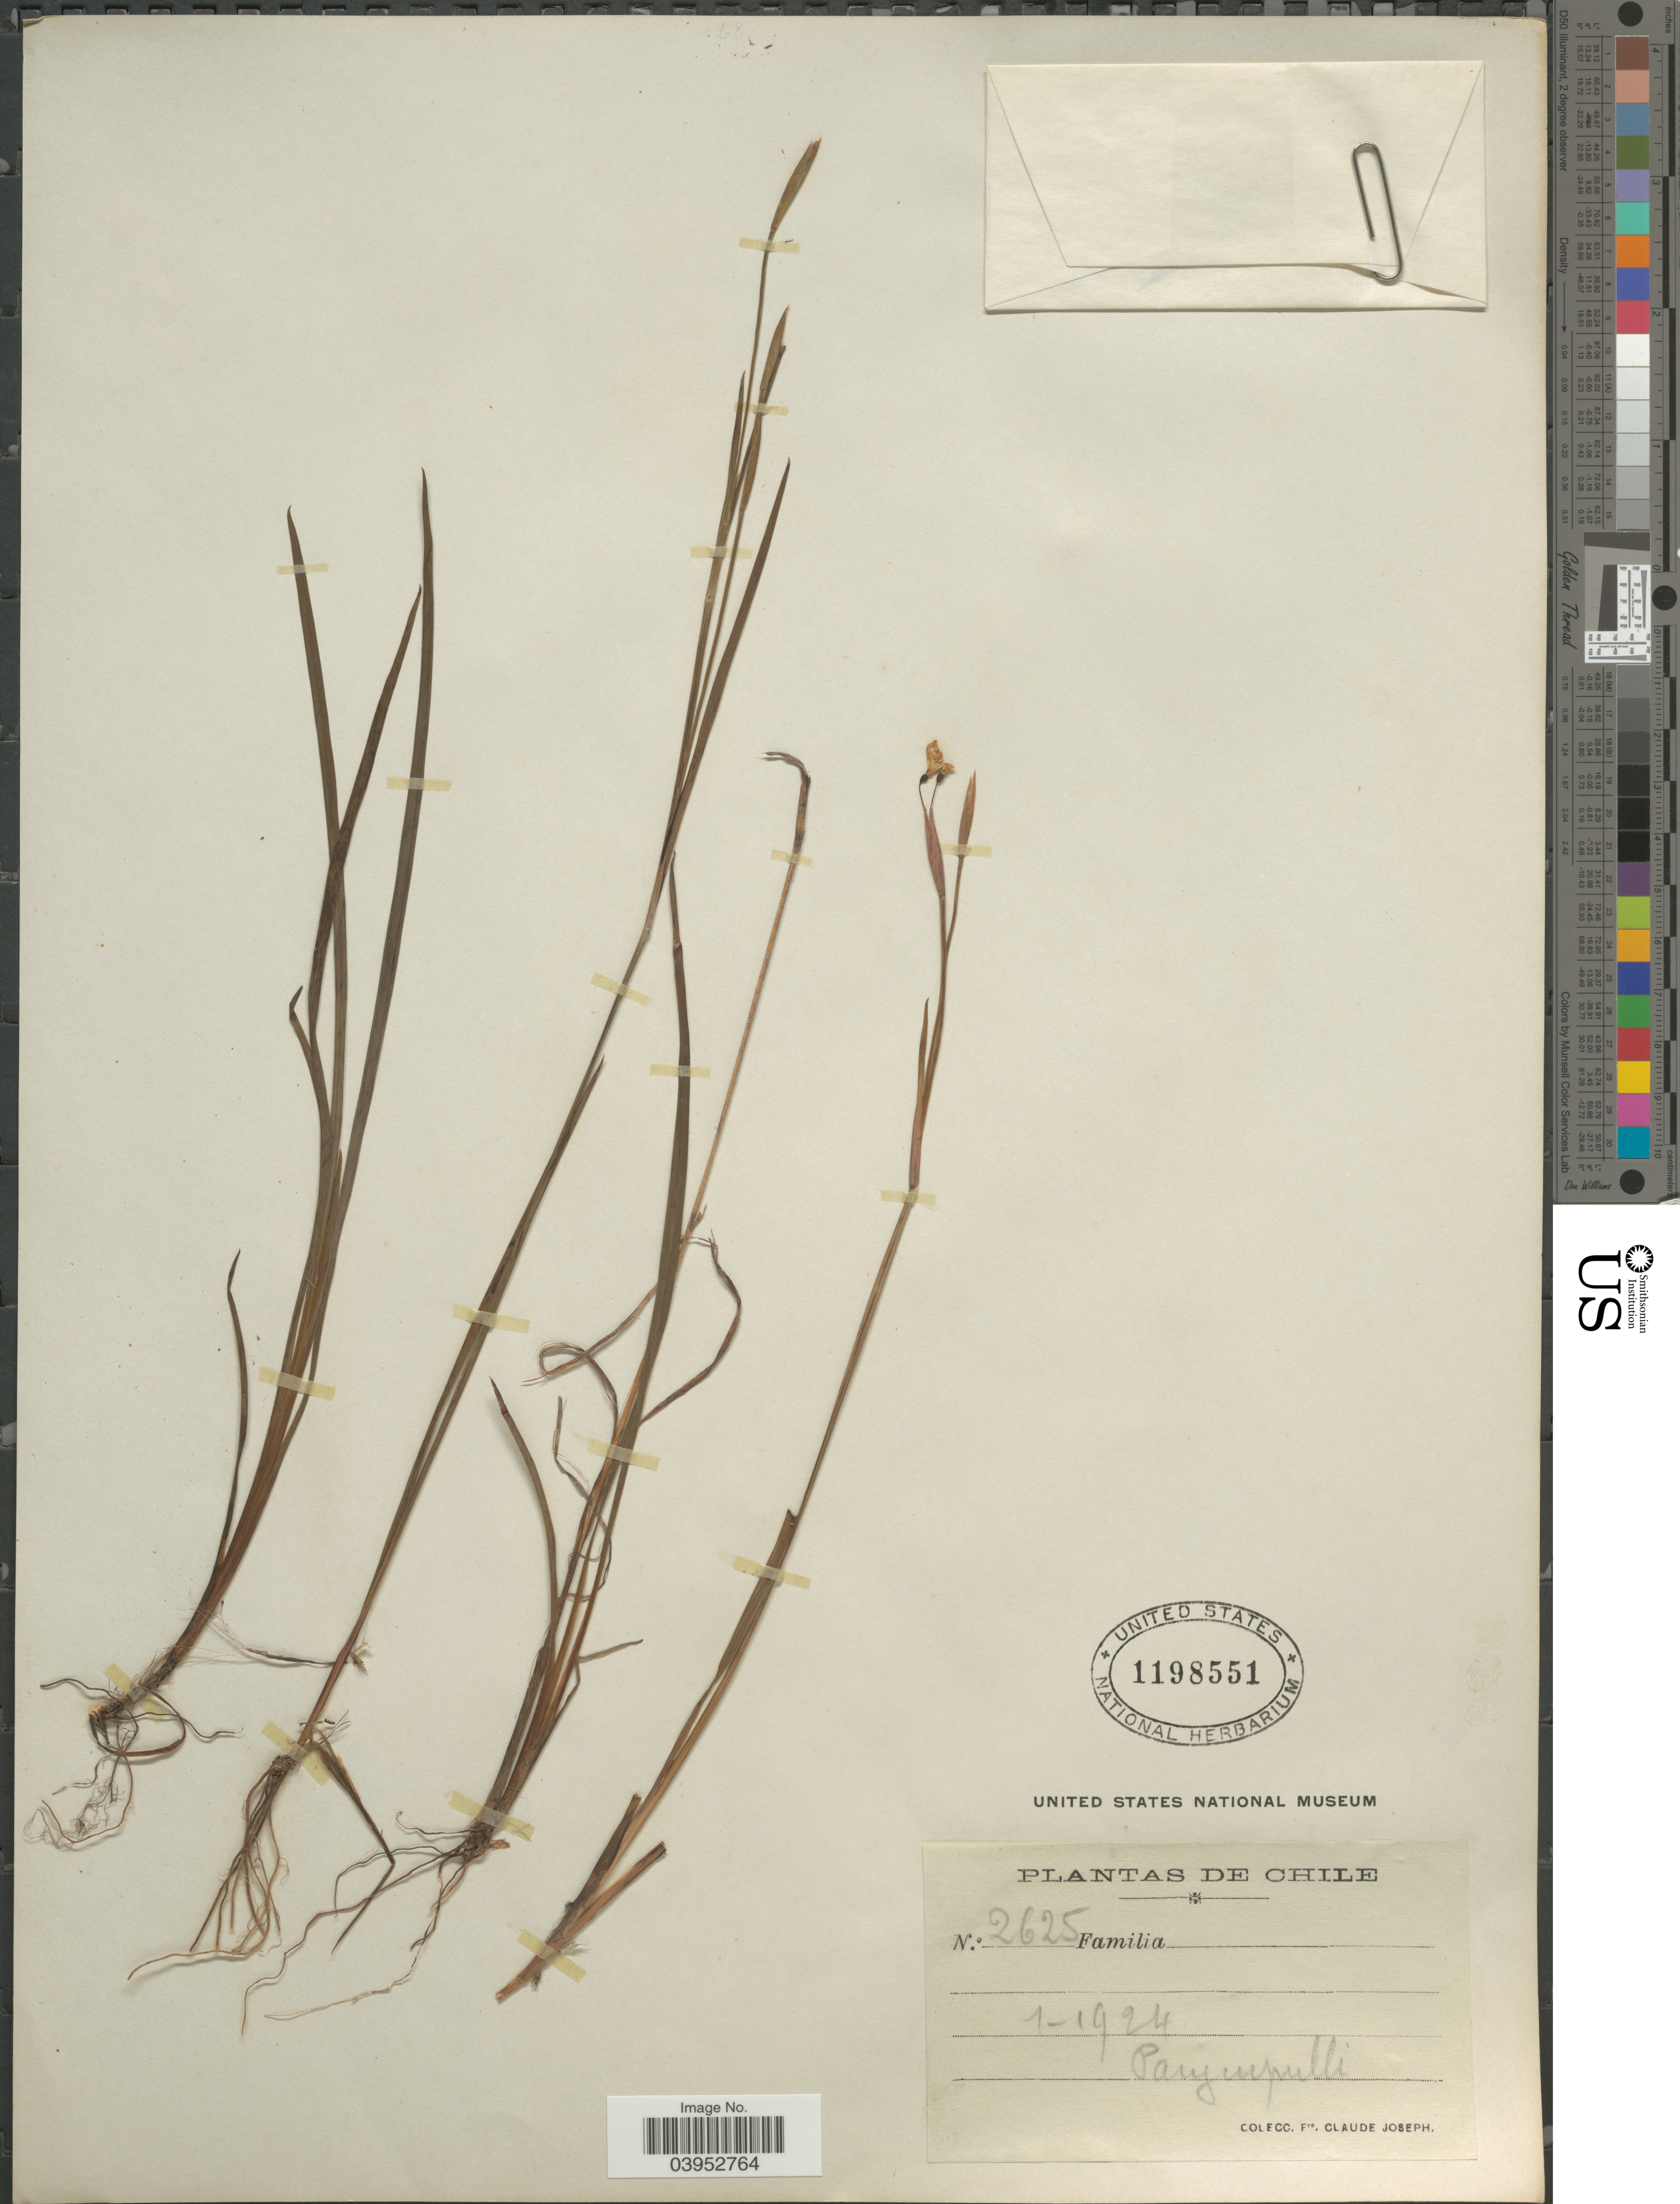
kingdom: Plantae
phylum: Tracheophyta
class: Liliopsida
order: Asparagales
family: Iridaceae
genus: Sisyrinchium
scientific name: Sisyrinchium sp.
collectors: Bro. Claude-Joseph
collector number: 2625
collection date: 1924-01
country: Chile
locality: Panguipulli.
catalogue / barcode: US 1198551